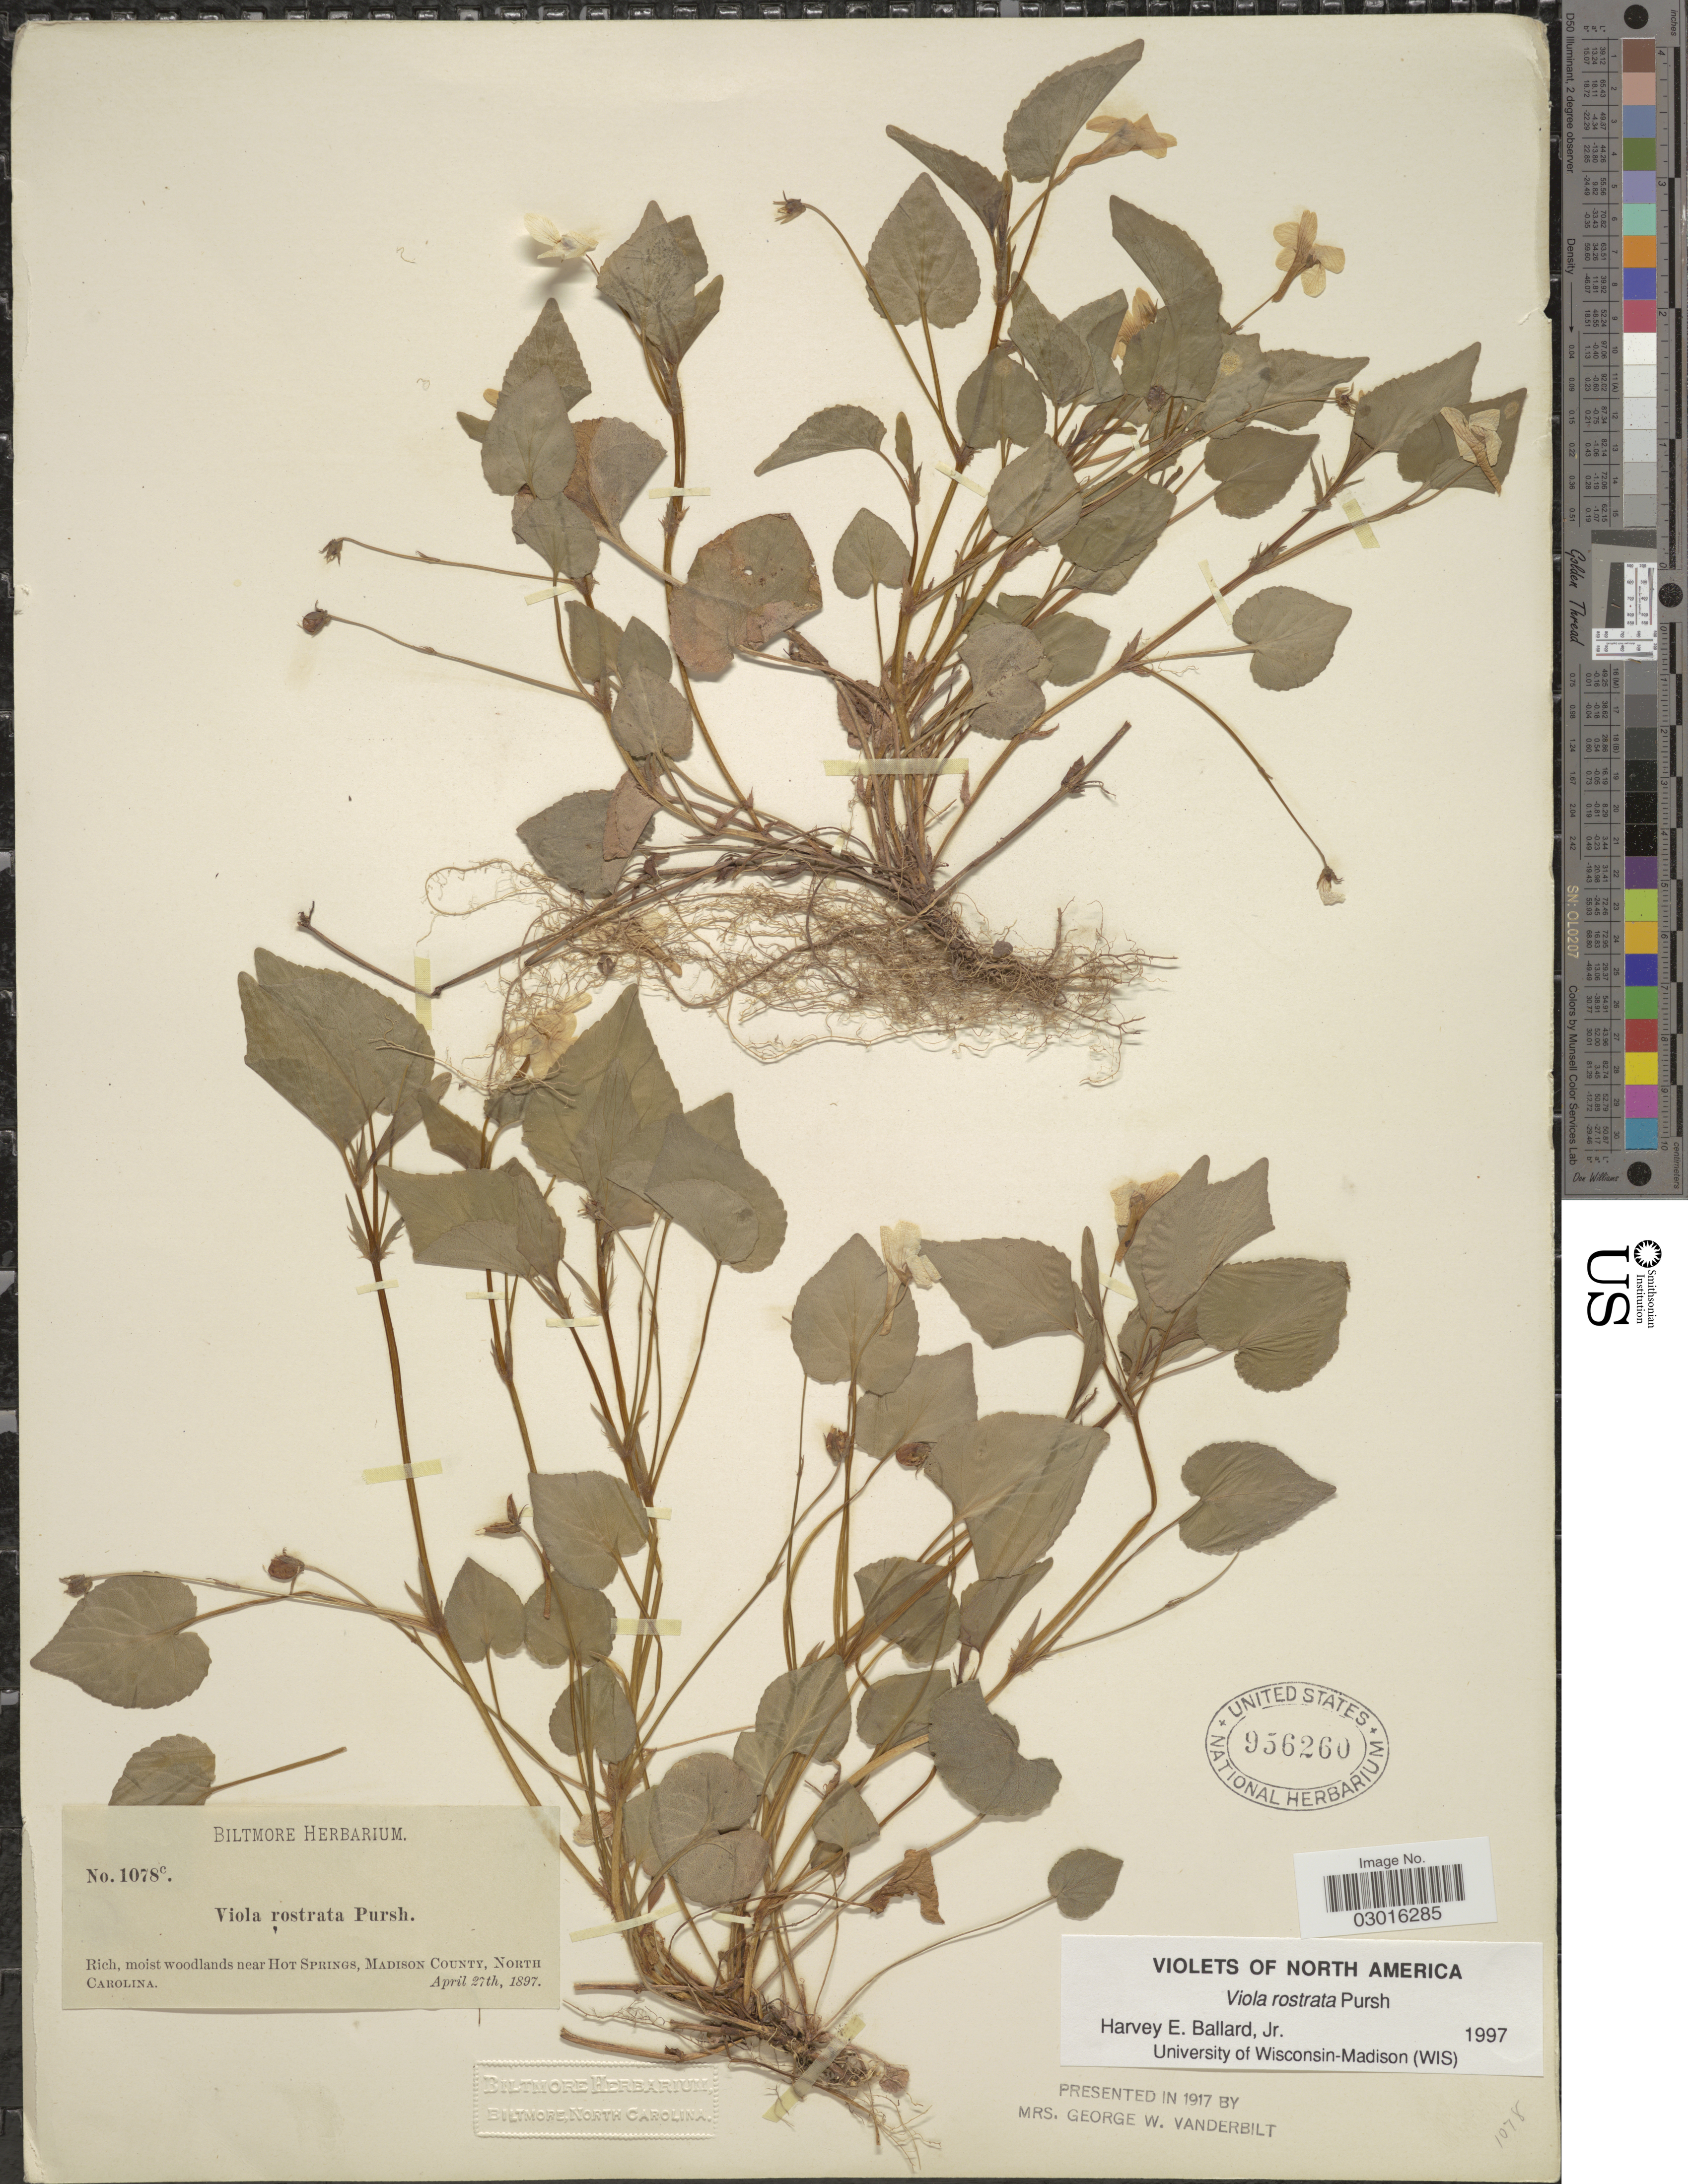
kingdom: Plantae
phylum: Tracheophyta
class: Magnoliopsida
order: Malpighiales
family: Violaceae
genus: Viola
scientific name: Viola rostrata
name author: Pursh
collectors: ex herb. Biltmore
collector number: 1078c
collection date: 1897-04-27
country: United States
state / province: North Carolina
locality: Rich, moist woodlands near Hot Springs, Madison County.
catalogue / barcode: US 956260